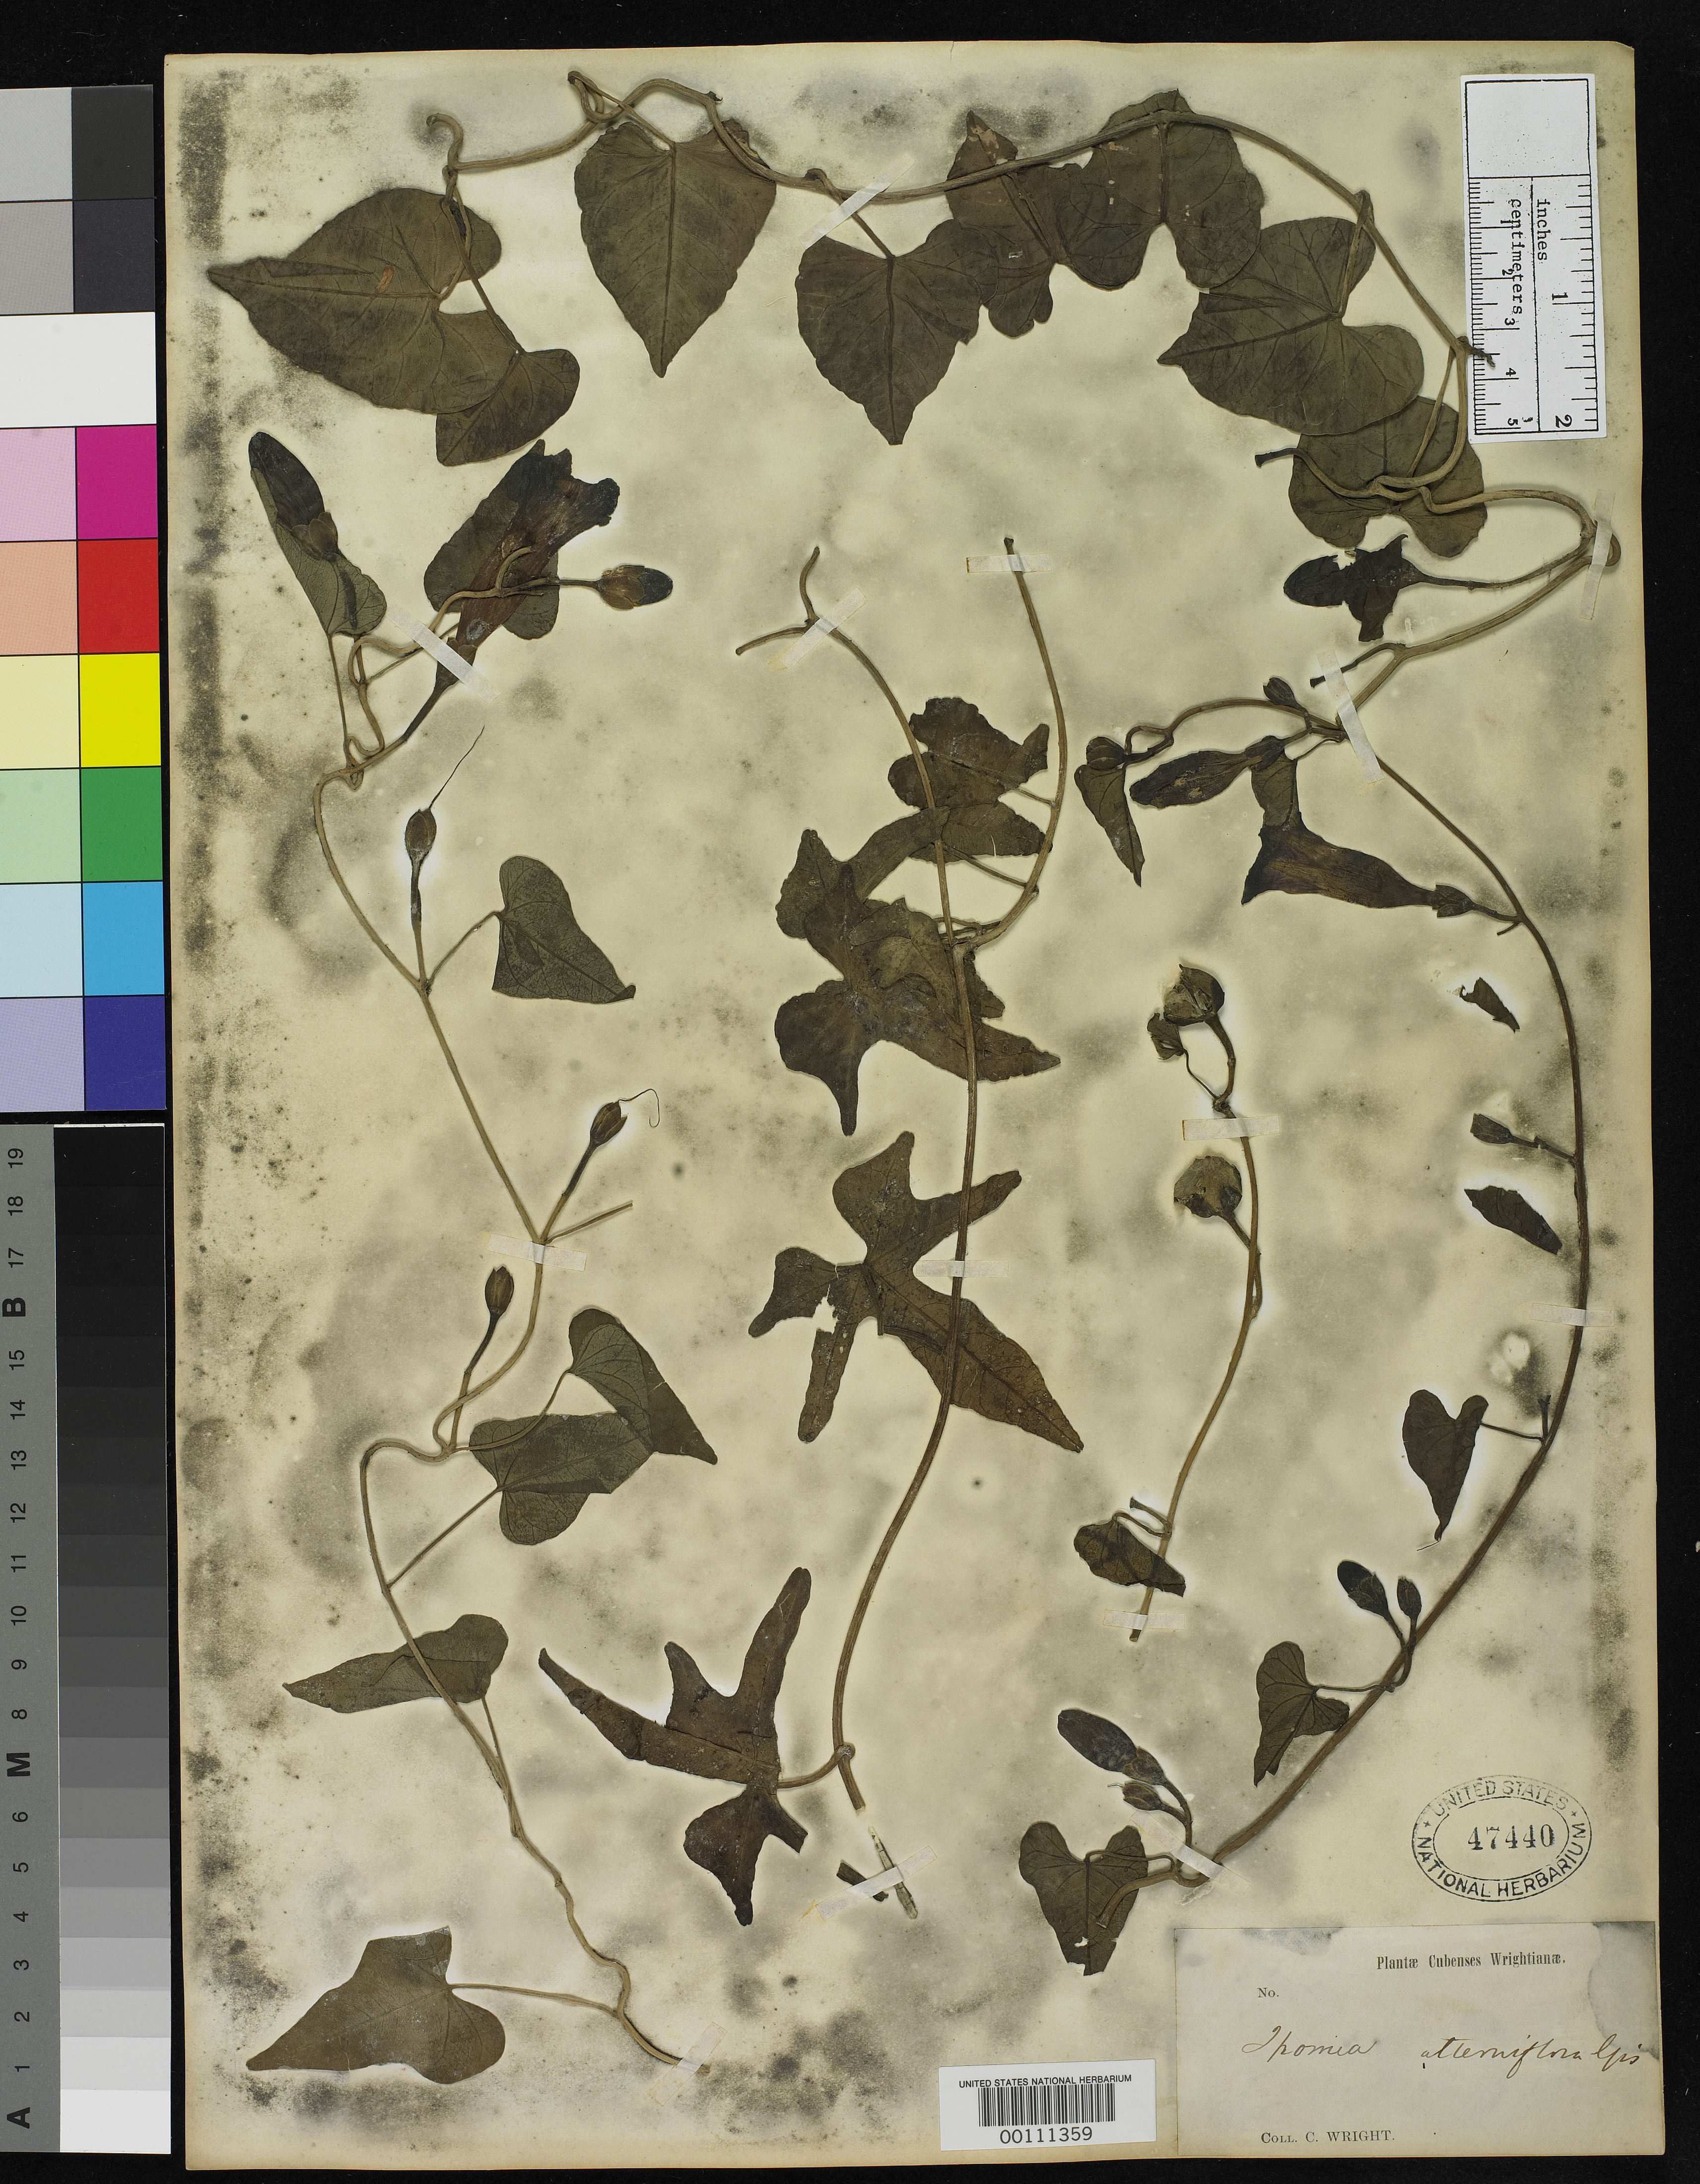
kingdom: Plantae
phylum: Tracheophyta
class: Magnoliopsida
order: Solanales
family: Convolvulaceae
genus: Ipomoea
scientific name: Ipomoea alterniflora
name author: Griseb.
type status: Possible Isotype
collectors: C. Wright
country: Cuba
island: Greater Antilles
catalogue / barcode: US 47440